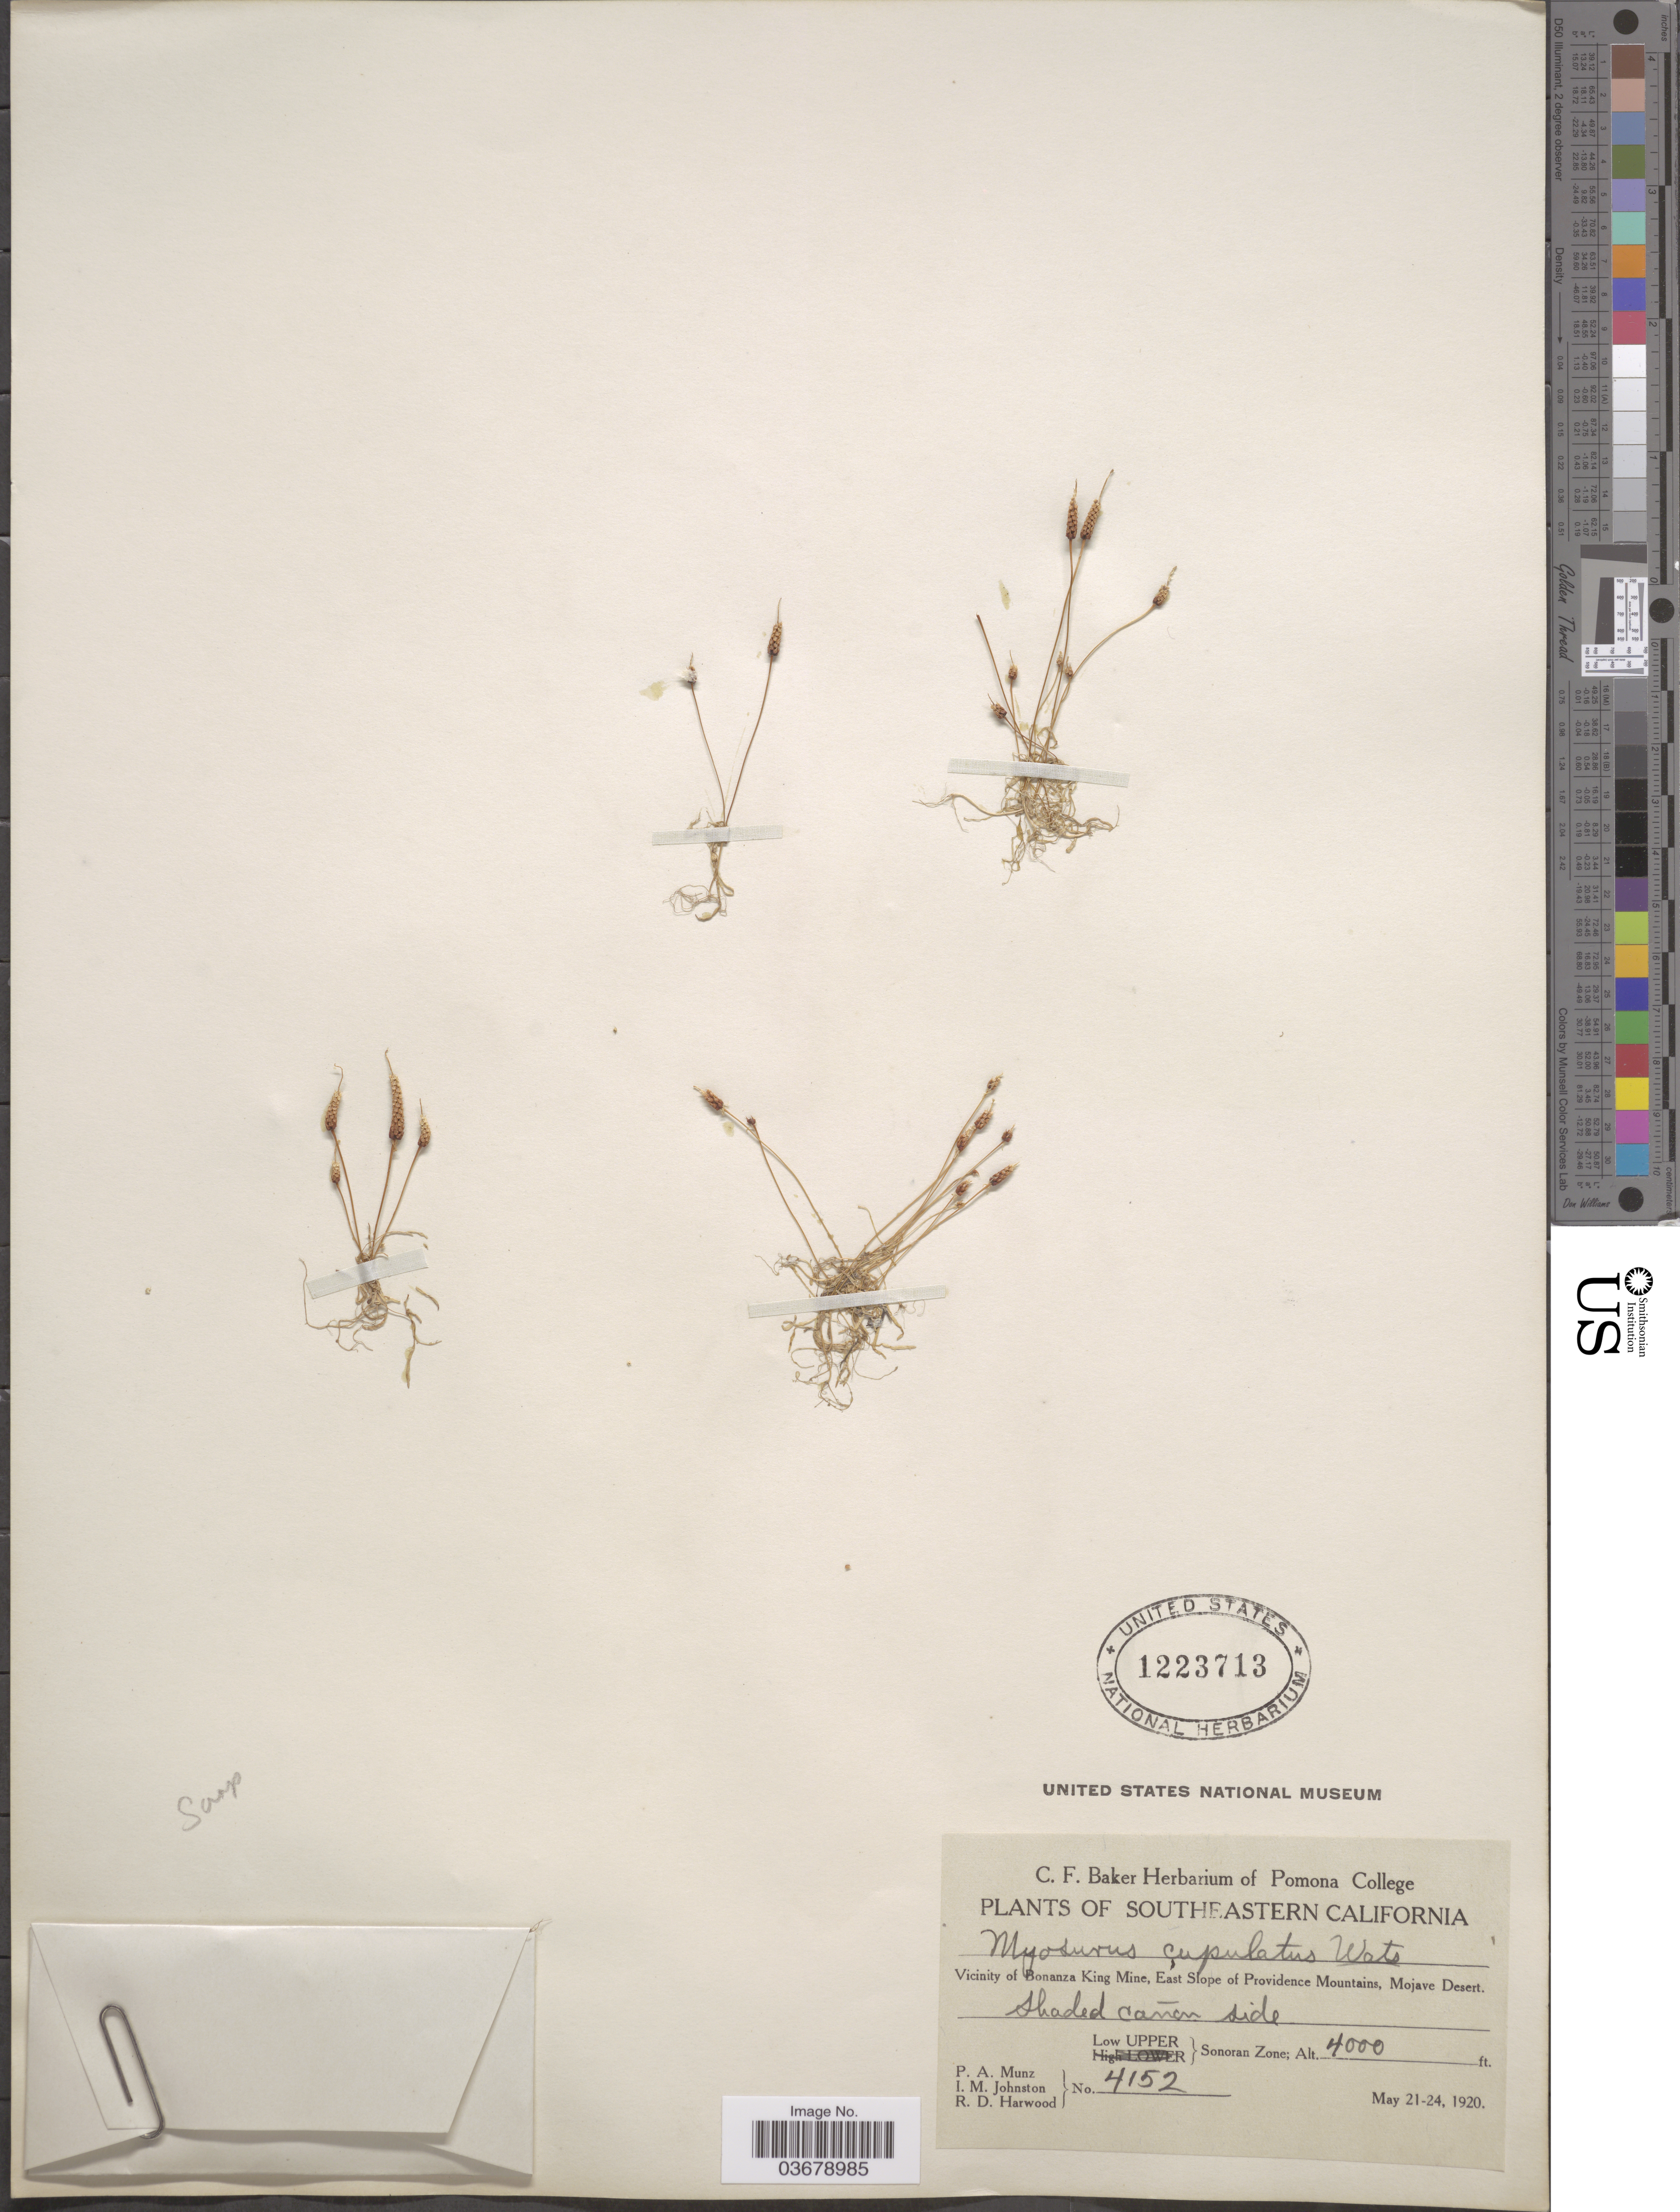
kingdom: Plantae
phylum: Tracheophyta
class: Magnoliopsida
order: Ranunculales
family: Ranunculaceae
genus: Myosurus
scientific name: Myosurus cupulatus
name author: S. Watson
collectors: P. A. Munz, I.M. Johnston & R. Harwood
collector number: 4152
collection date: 1920-05-21/1920-05-24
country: United States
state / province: California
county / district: San Bernardino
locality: Southeastern California, Vicinity of Bonanza King Mine, East Slope of Providence Mountains, Mojave Desert. Low Upper Sonoran Zone.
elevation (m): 1219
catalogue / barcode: US 1223713